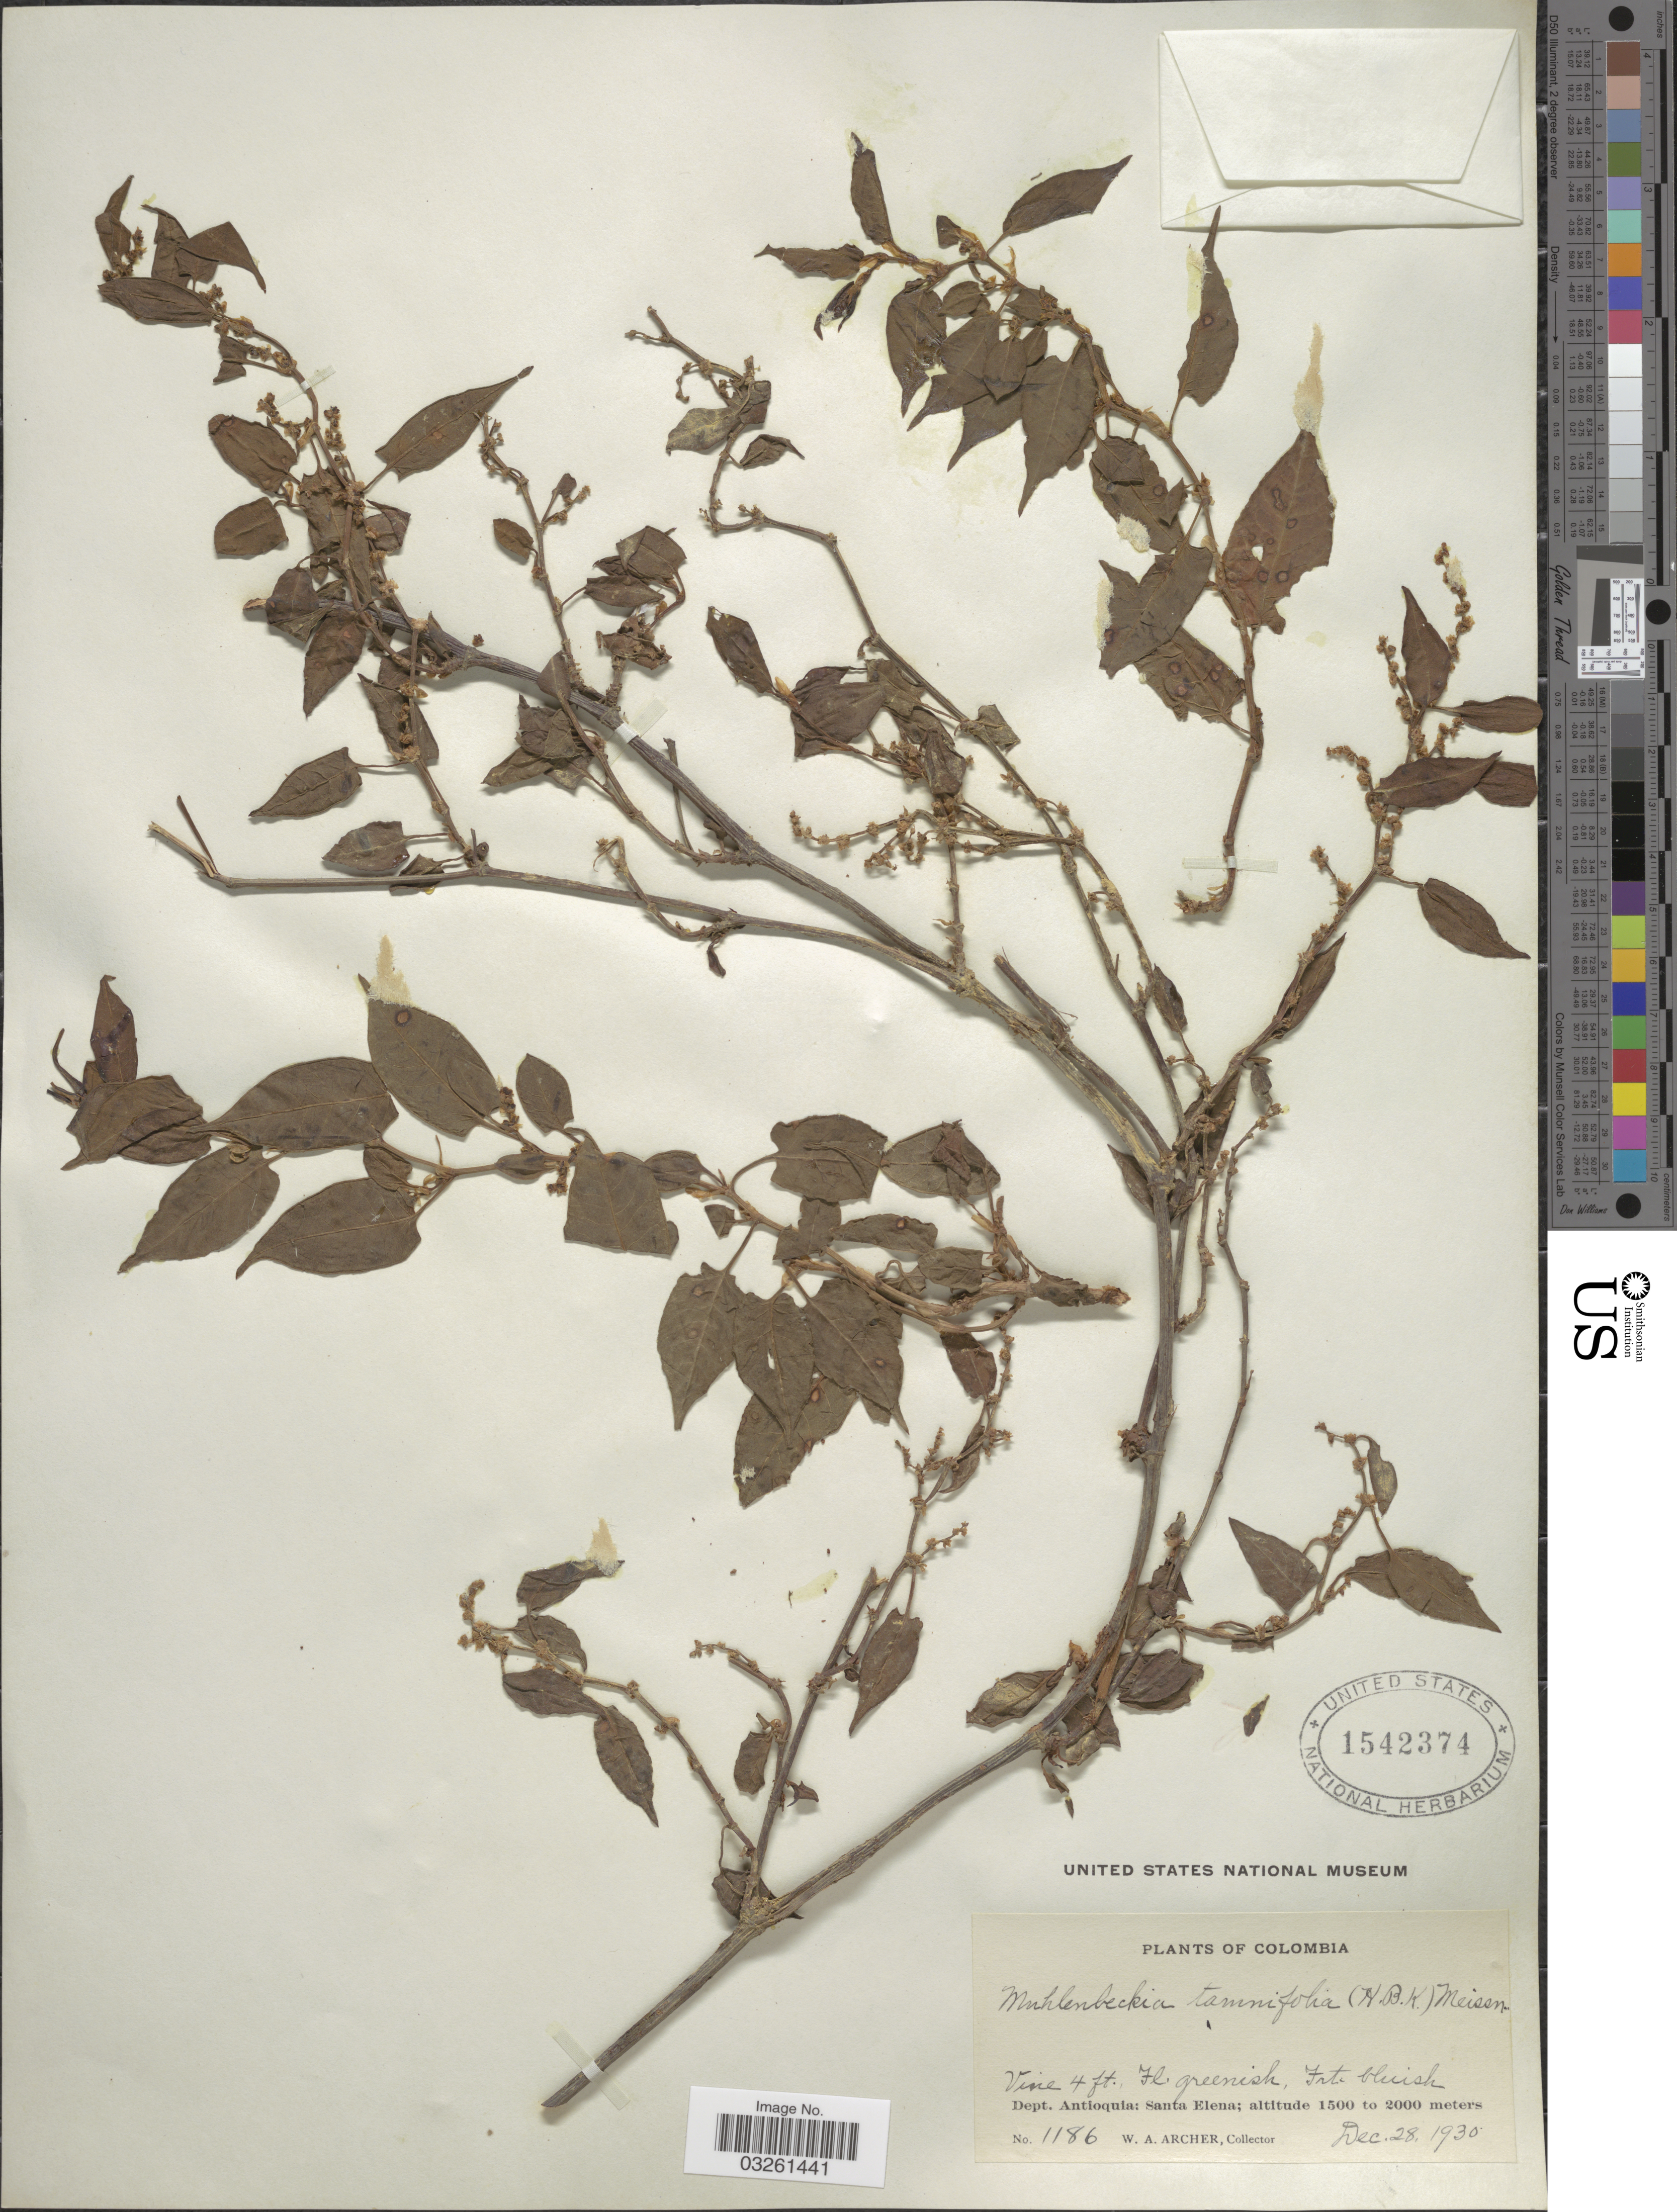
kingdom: Plantae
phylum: Tracheophyta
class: Magnoliopsida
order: Caryophyllales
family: Polygonaceae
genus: Muehlenbeckia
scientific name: Muehlenbeckia tamnifolia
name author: (Kunth) Meisn.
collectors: W. Archer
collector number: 1186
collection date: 1930-12-28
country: Colombia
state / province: Antioquia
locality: Dept. Antioquia: Santa Elena.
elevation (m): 1500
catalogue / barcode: US 1542374